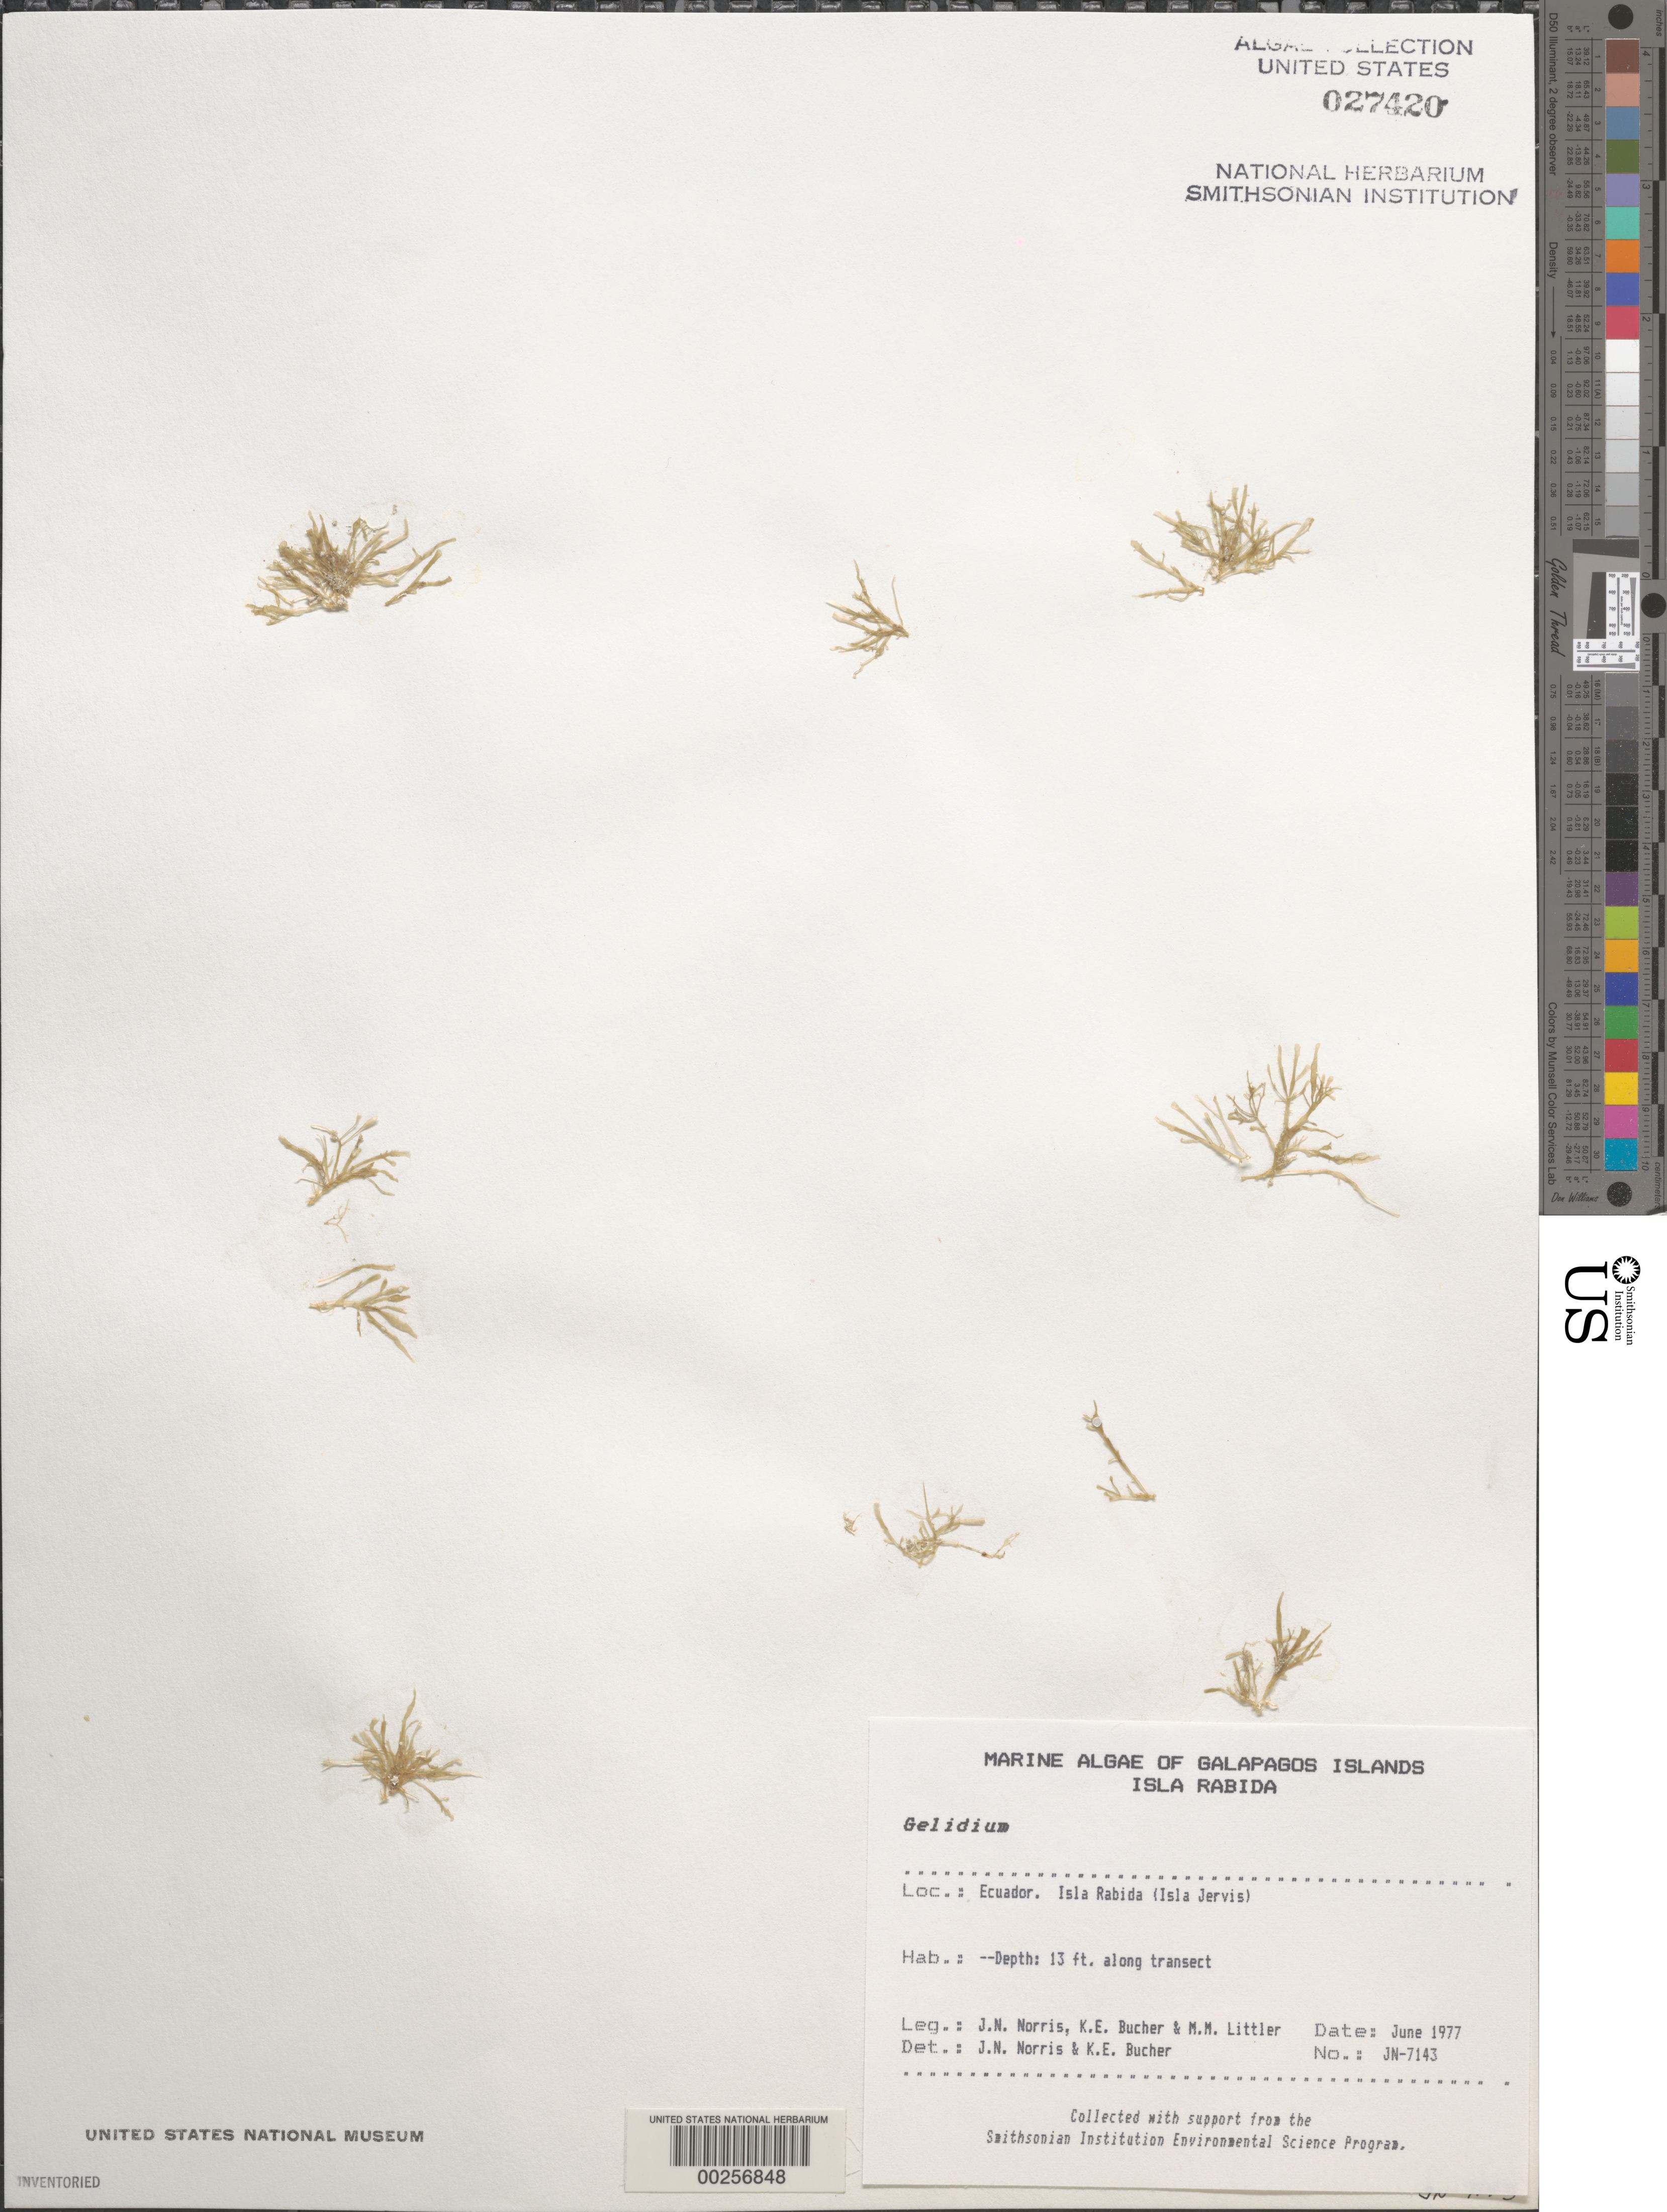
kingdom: Plantae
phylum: Rhodophyta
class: Florideophyceae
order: Gelidiales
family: Gelidiaceae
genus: Gelidium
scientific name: Gelidium sp.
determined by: Norris, James N.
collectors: J. N. Norris, K. E. Bucher & M. M. Littler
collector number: JN-7143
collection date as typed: Jun 1977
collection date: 1977-06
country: Ecuador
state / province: Colón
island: Jervis [Rábida]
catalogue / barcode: US 27420